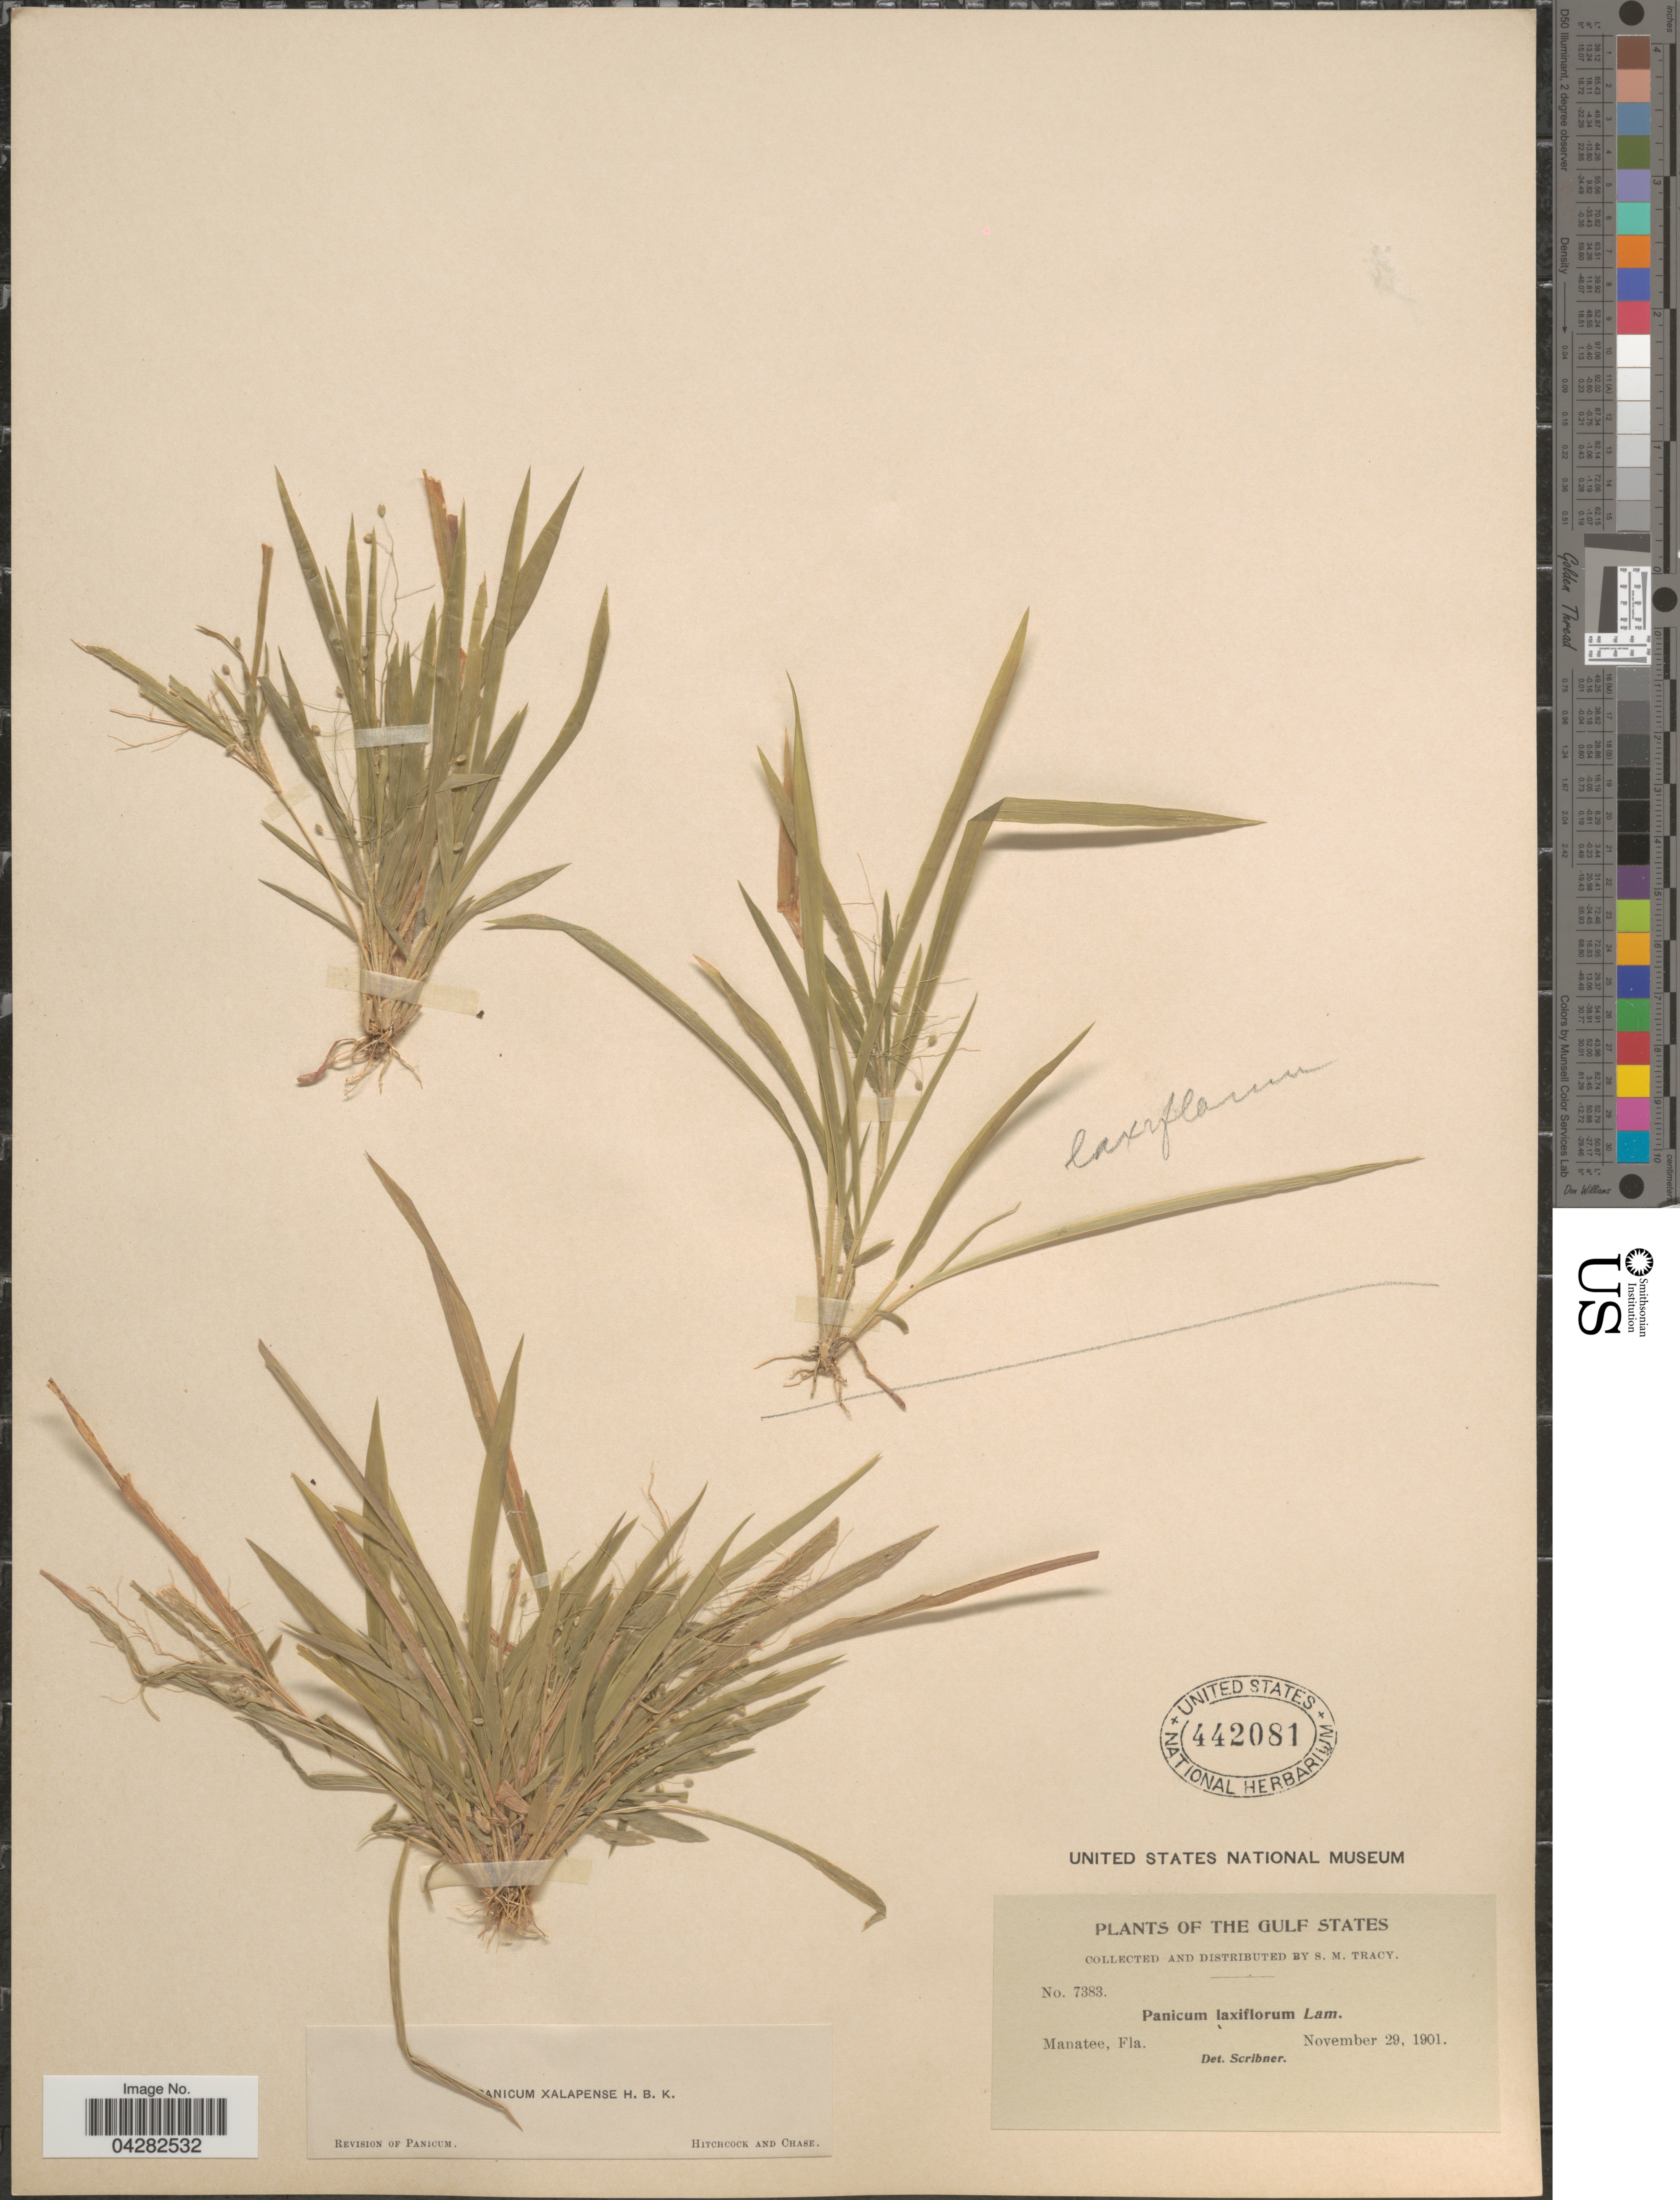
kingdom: Plantae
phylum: Tracheophyta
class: Liliopsida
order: Poales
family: Poaceae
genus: Dichanthelium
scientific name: Dichanthelium laxiflorum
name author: (Lam.) Gould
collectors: S. M. Tracy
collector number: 7383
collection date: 1901-12-29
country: United States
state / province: Florida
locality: The Gulf States. Manatee.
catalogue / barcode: US 442081